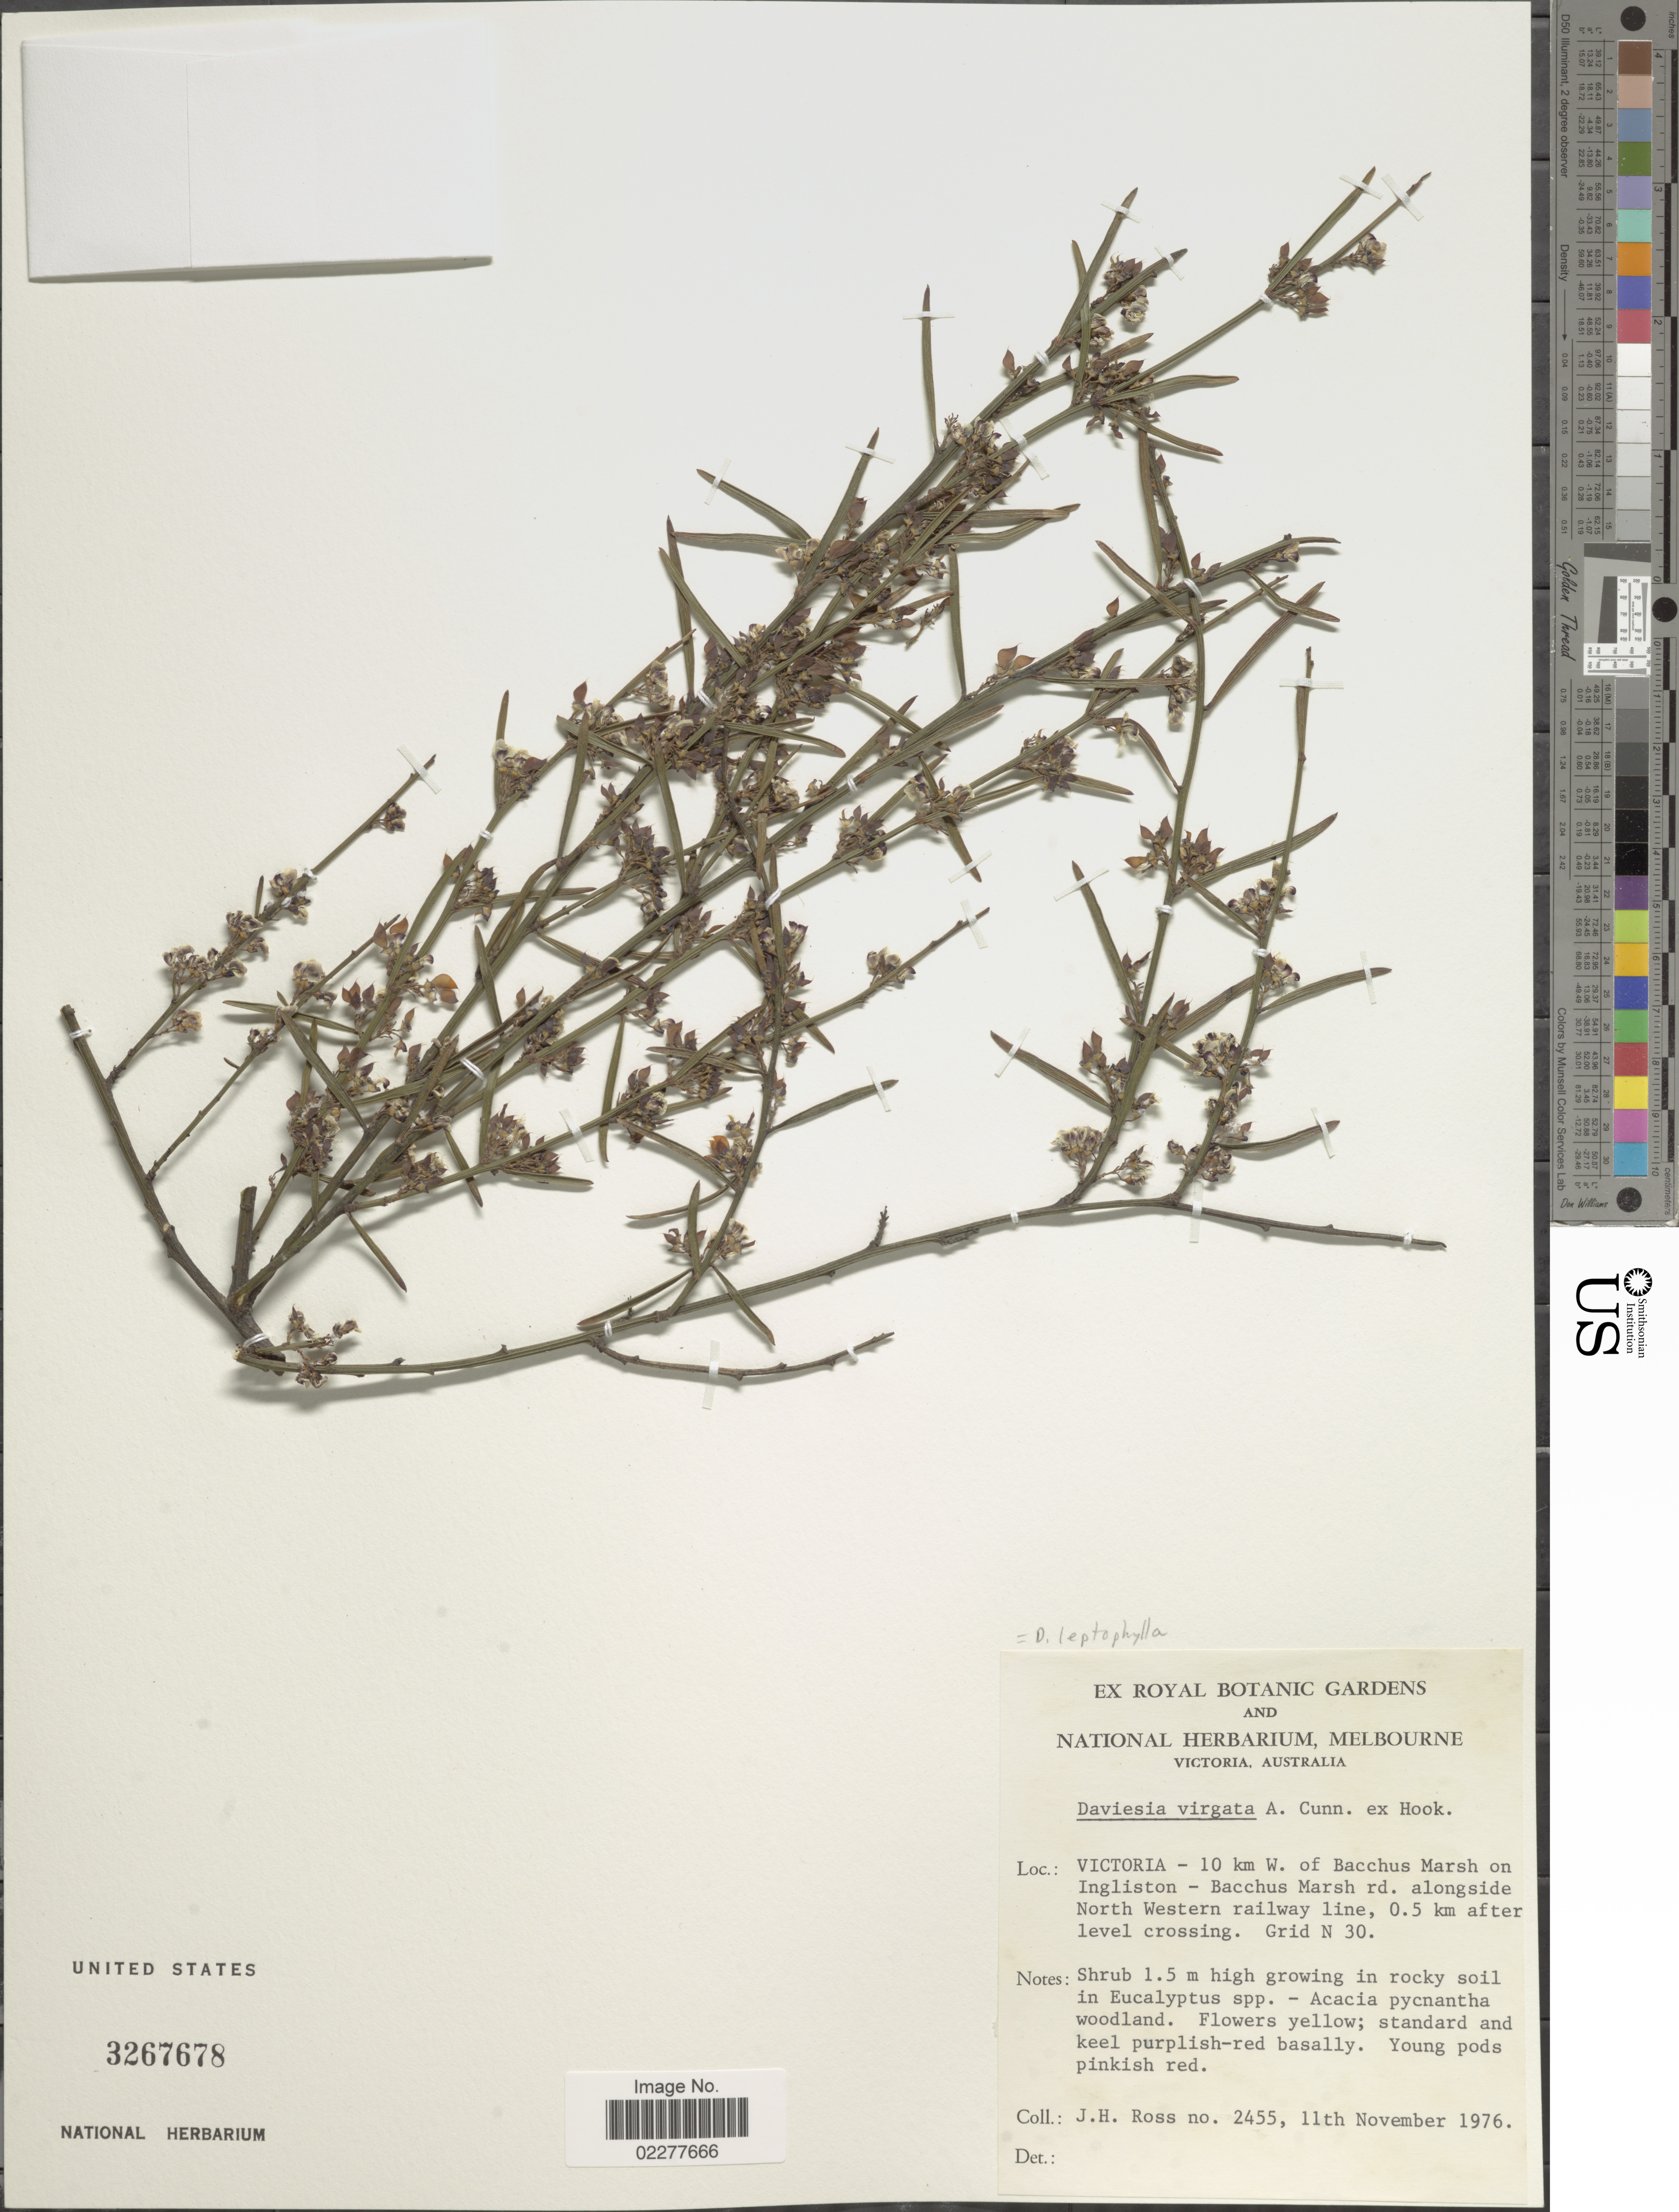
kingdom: Plantae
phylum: Tracheophyta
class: Magnoliopsida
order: Fabales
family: Fabaceae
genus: Daviesia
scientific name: Daviesia leptophylla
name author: A. Cunn. ex Don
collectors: J. Ross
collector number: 2455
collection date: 1976-11-11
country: Australia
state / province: Victoria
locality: Victoria - 10 km W. of Bacchus Marsh on Ingliston - Bacchus Marsh rd. alongside North Western railway line, 0.5 km after level crossing.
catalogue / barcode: US 3267678